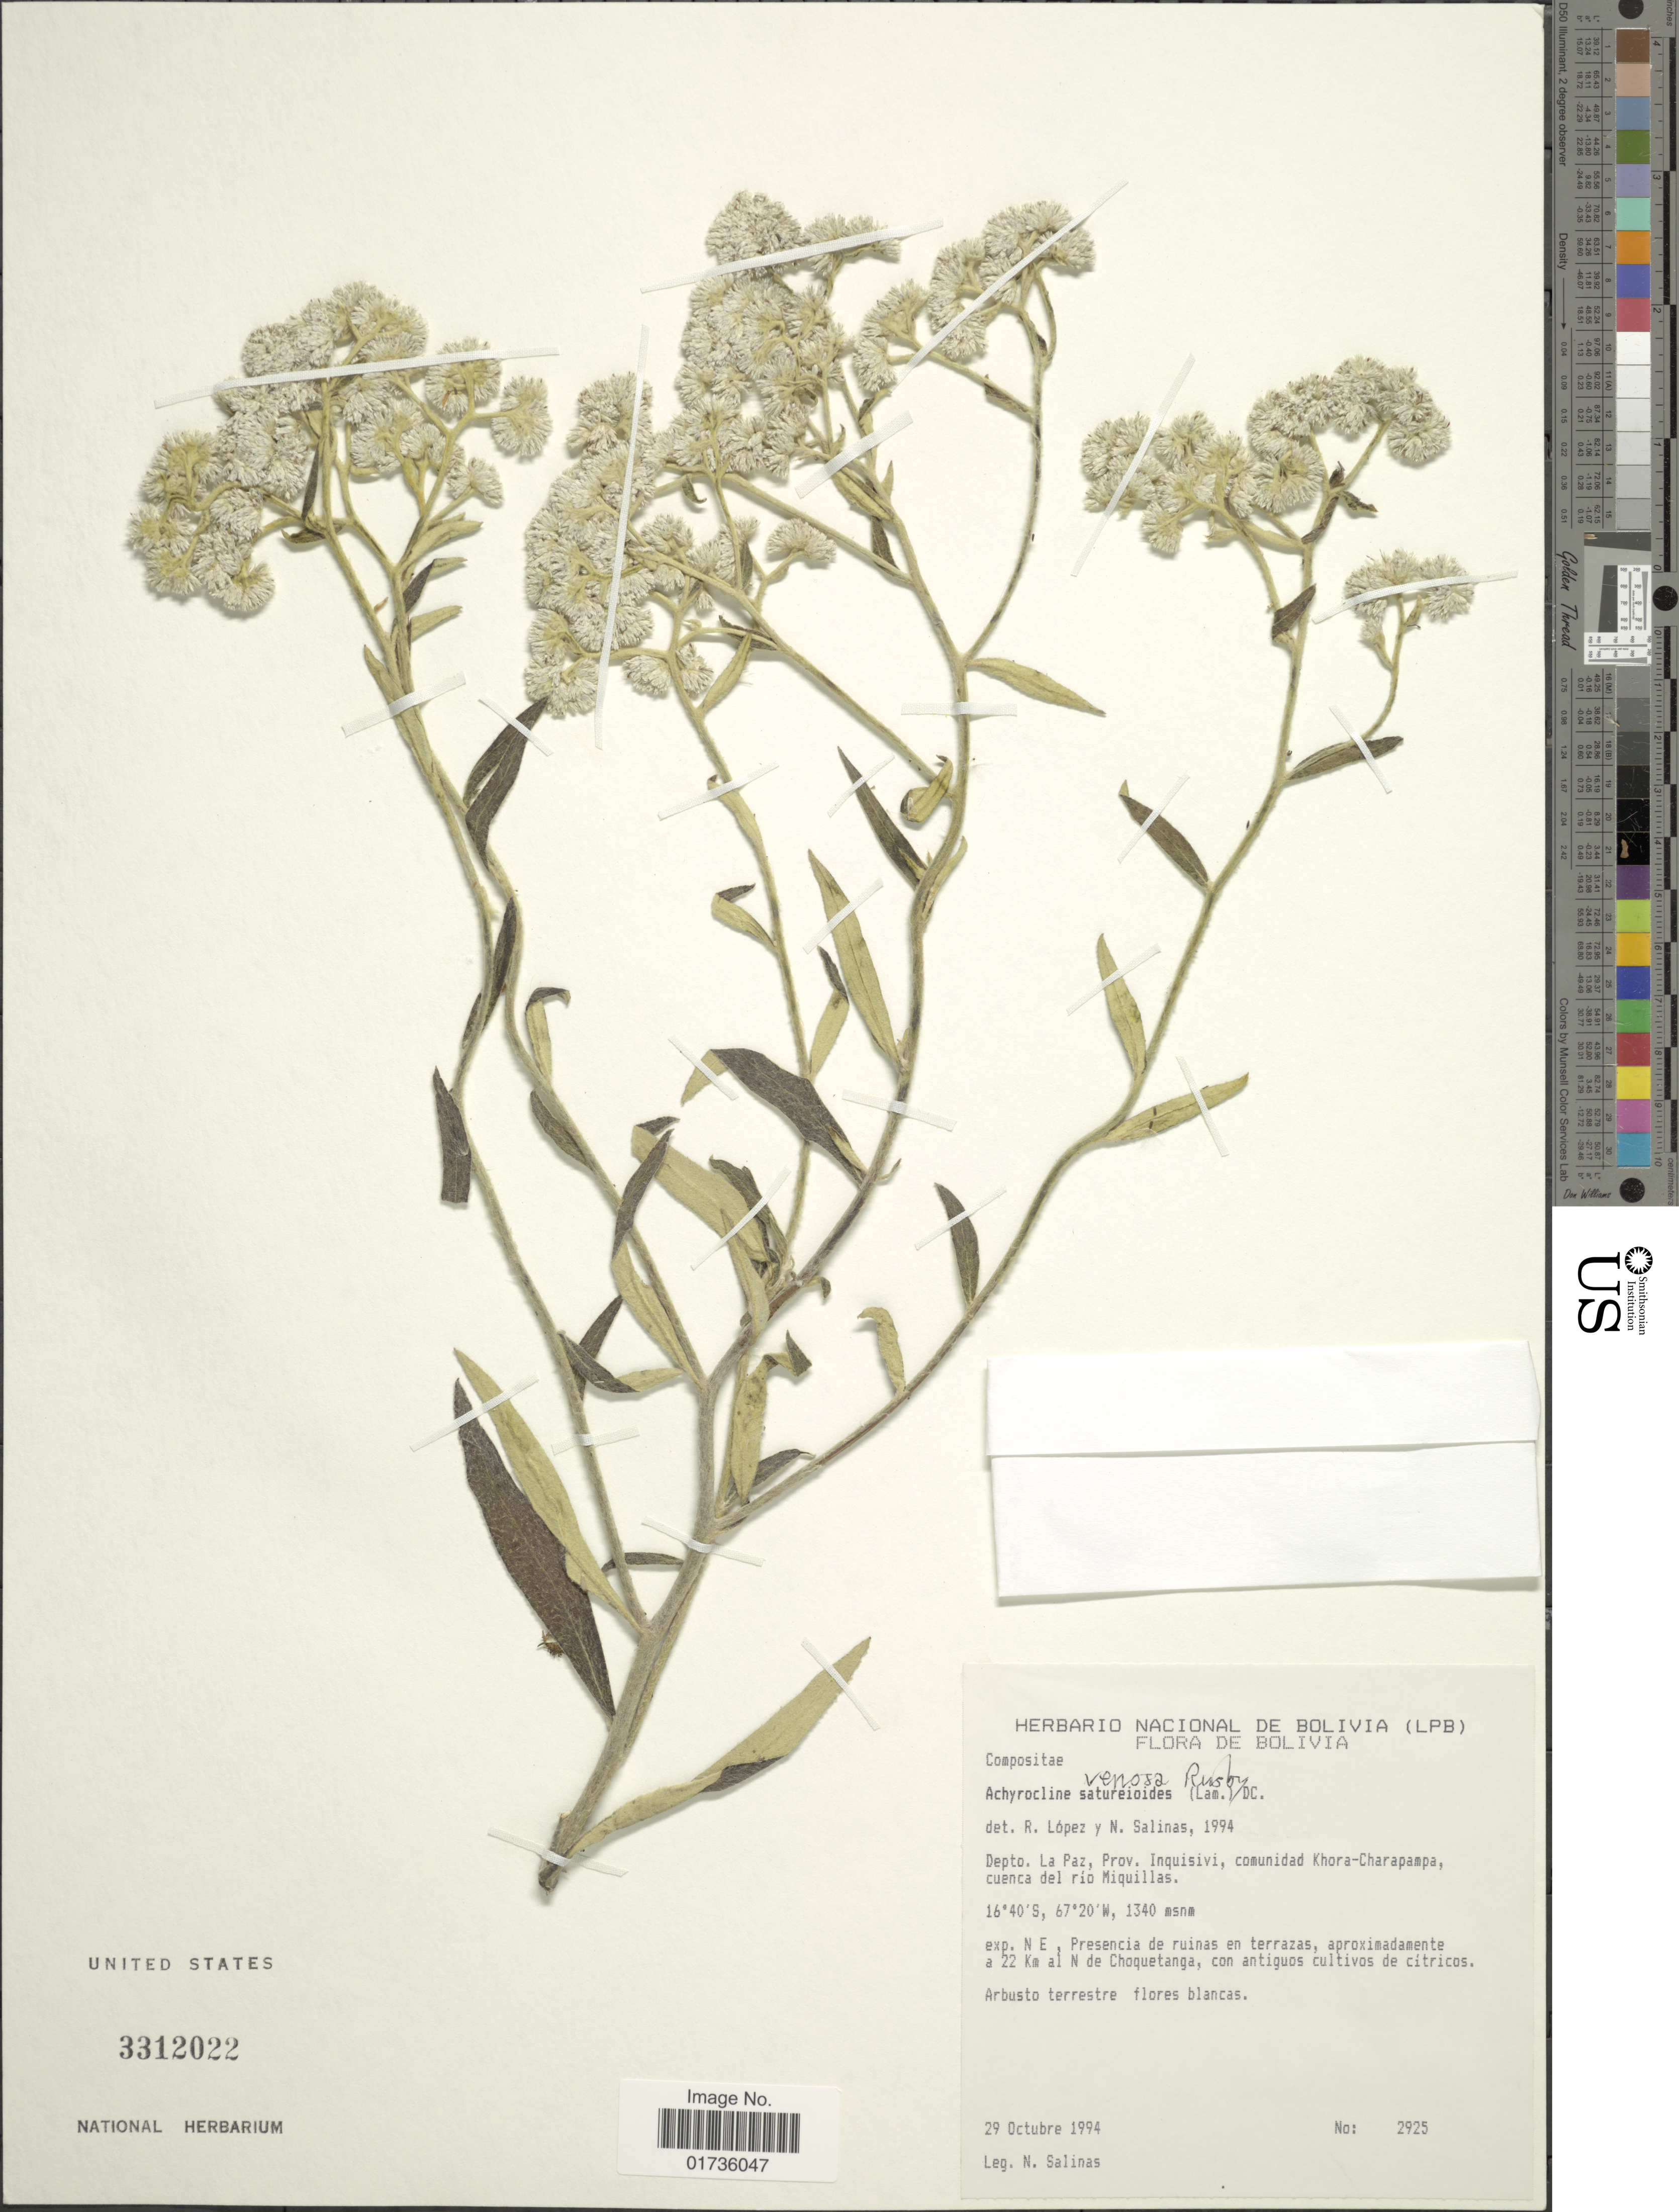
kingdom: Plantae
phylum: Tracheophyta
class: Magnoliopsida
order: Asterales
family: Asteraceae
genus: Achyrocline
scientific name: Achyrocline venosa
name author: Rusby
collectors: N. Salinas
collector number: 2925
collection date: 1994-10-29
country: Bolivia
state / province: La Paz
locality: Depto La Paz, Prov. Inquisivi, comunidad Khora-Charapampa, cuenca del río Miquillas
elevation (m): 1340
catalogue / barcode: US 3312022